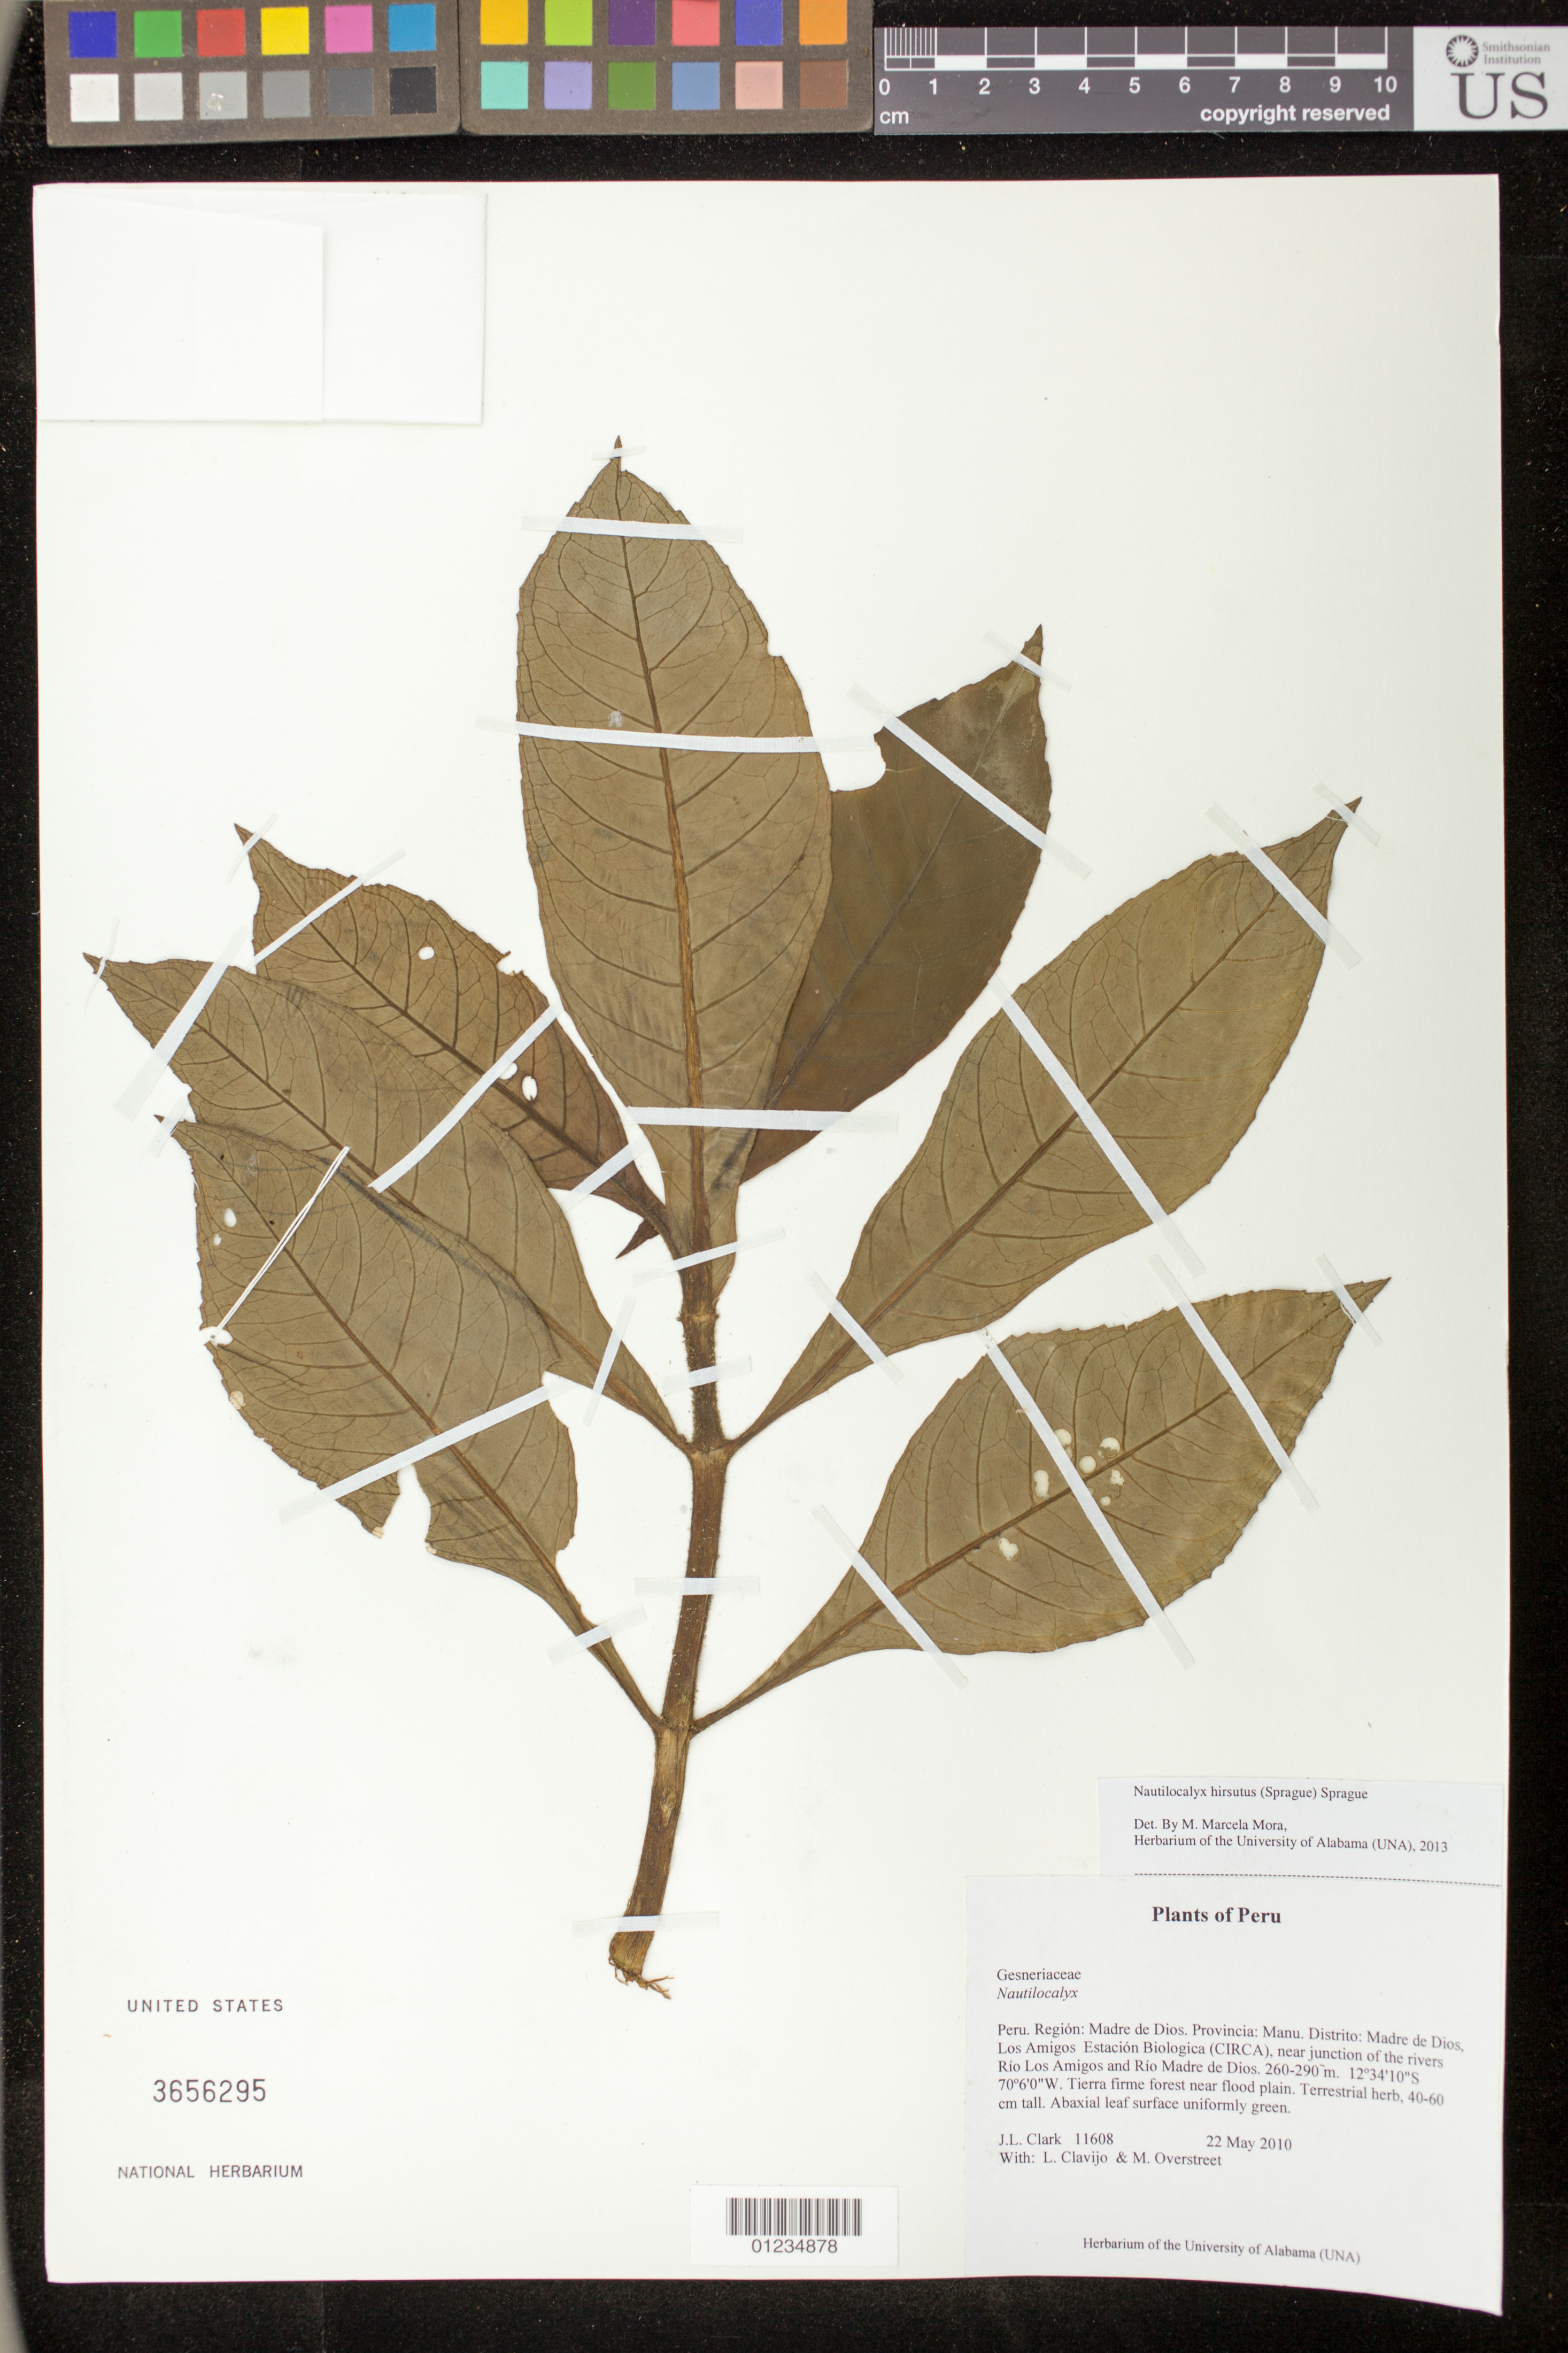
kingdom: Plantae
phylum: Tracheophyta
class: Magnoliopsida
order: Lamiales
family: Gesneriaceae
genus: Nautilocalyx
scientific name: Nautilocalyx hirsutus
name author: (Sprague) Sprague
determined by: Mora, M. Marcela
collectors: J. L. Clark, L. Clavijo & M. Overstreet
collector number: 11608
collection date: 2010-05-22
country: Peru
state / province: Madre de Dios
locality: Provincia: Manu. Distrito: Madre de Dios, Los Amigos estacion Biologica (CIRCA) near junction of the rivers Rio Los Amigos and Rio Madre de Dios.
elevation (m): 260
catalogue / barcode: US 3656295